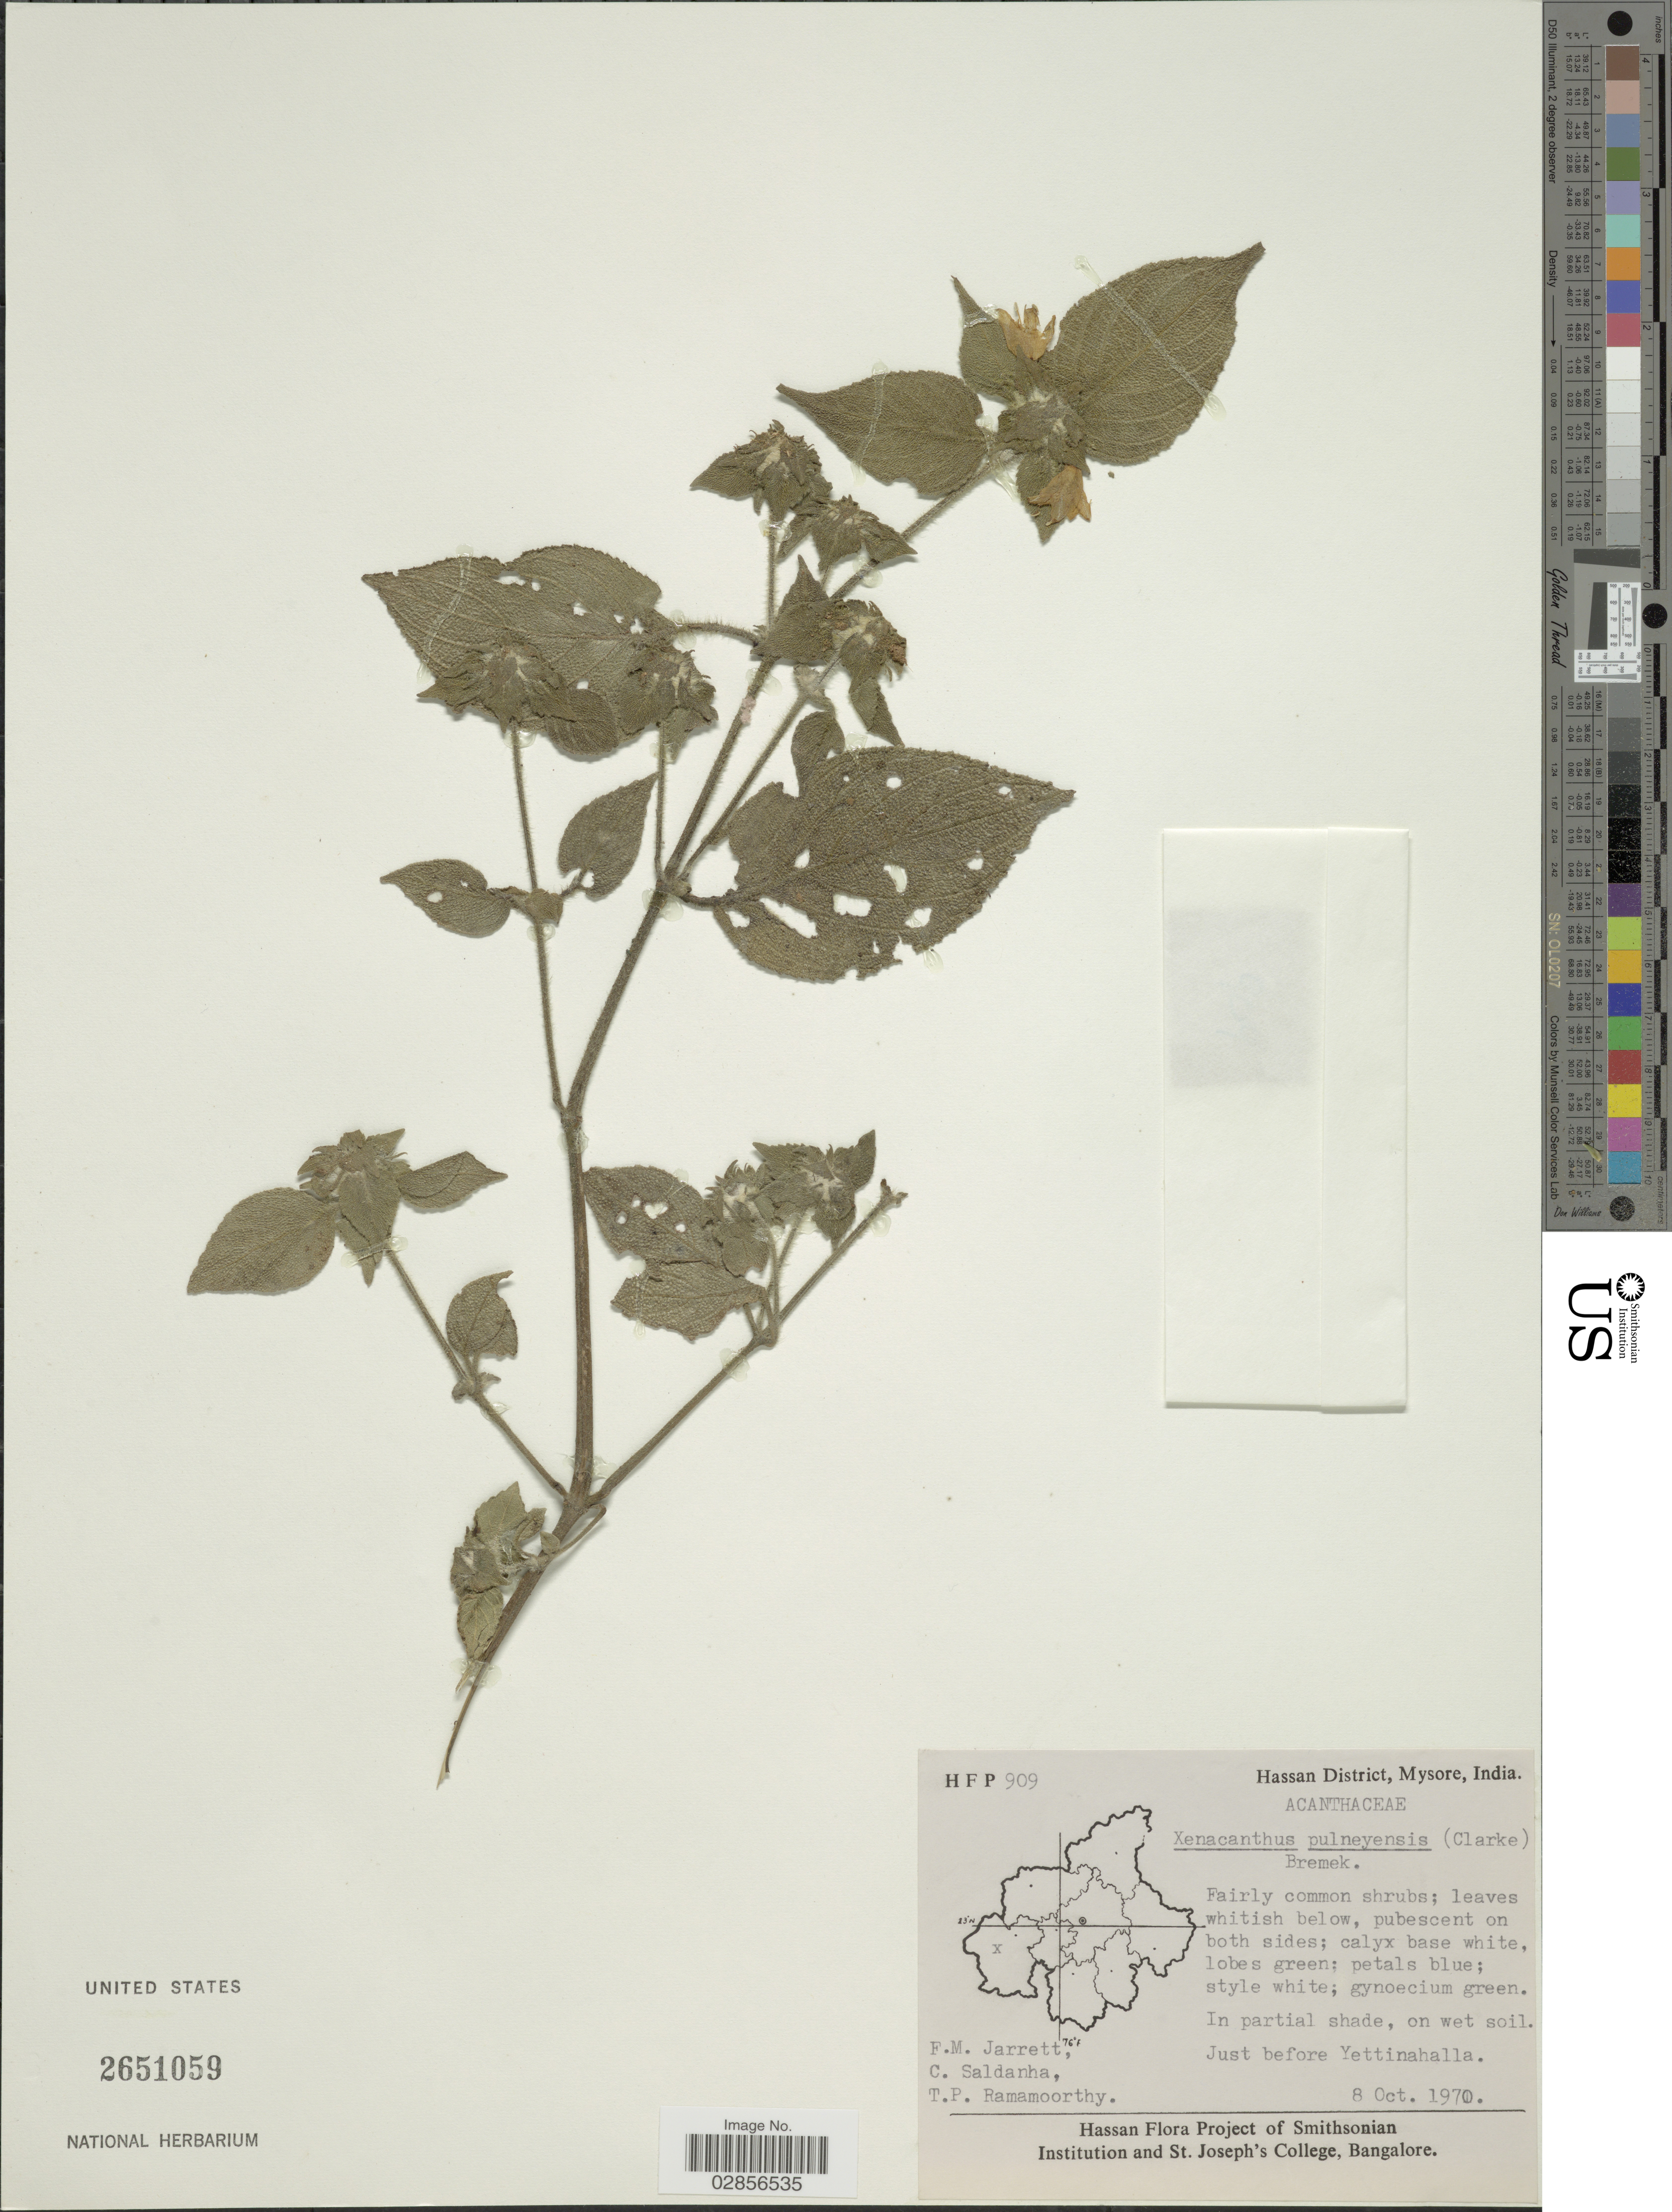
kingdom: Plantae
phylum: Tracheophyta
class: Magnoliopsida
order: Lamiales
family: Acanthaceae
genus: Strobilanthes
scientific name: Strobilanthes pulneyensis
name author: C.B. Clarke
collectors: F. M. Jarrett, C. Saldanha & T. P. Ramamoorthy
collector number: HFP909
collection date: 1970-10-08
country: India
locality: Hassan District, Mysore. Just before Yettinahalla.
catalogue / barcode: US 2651059